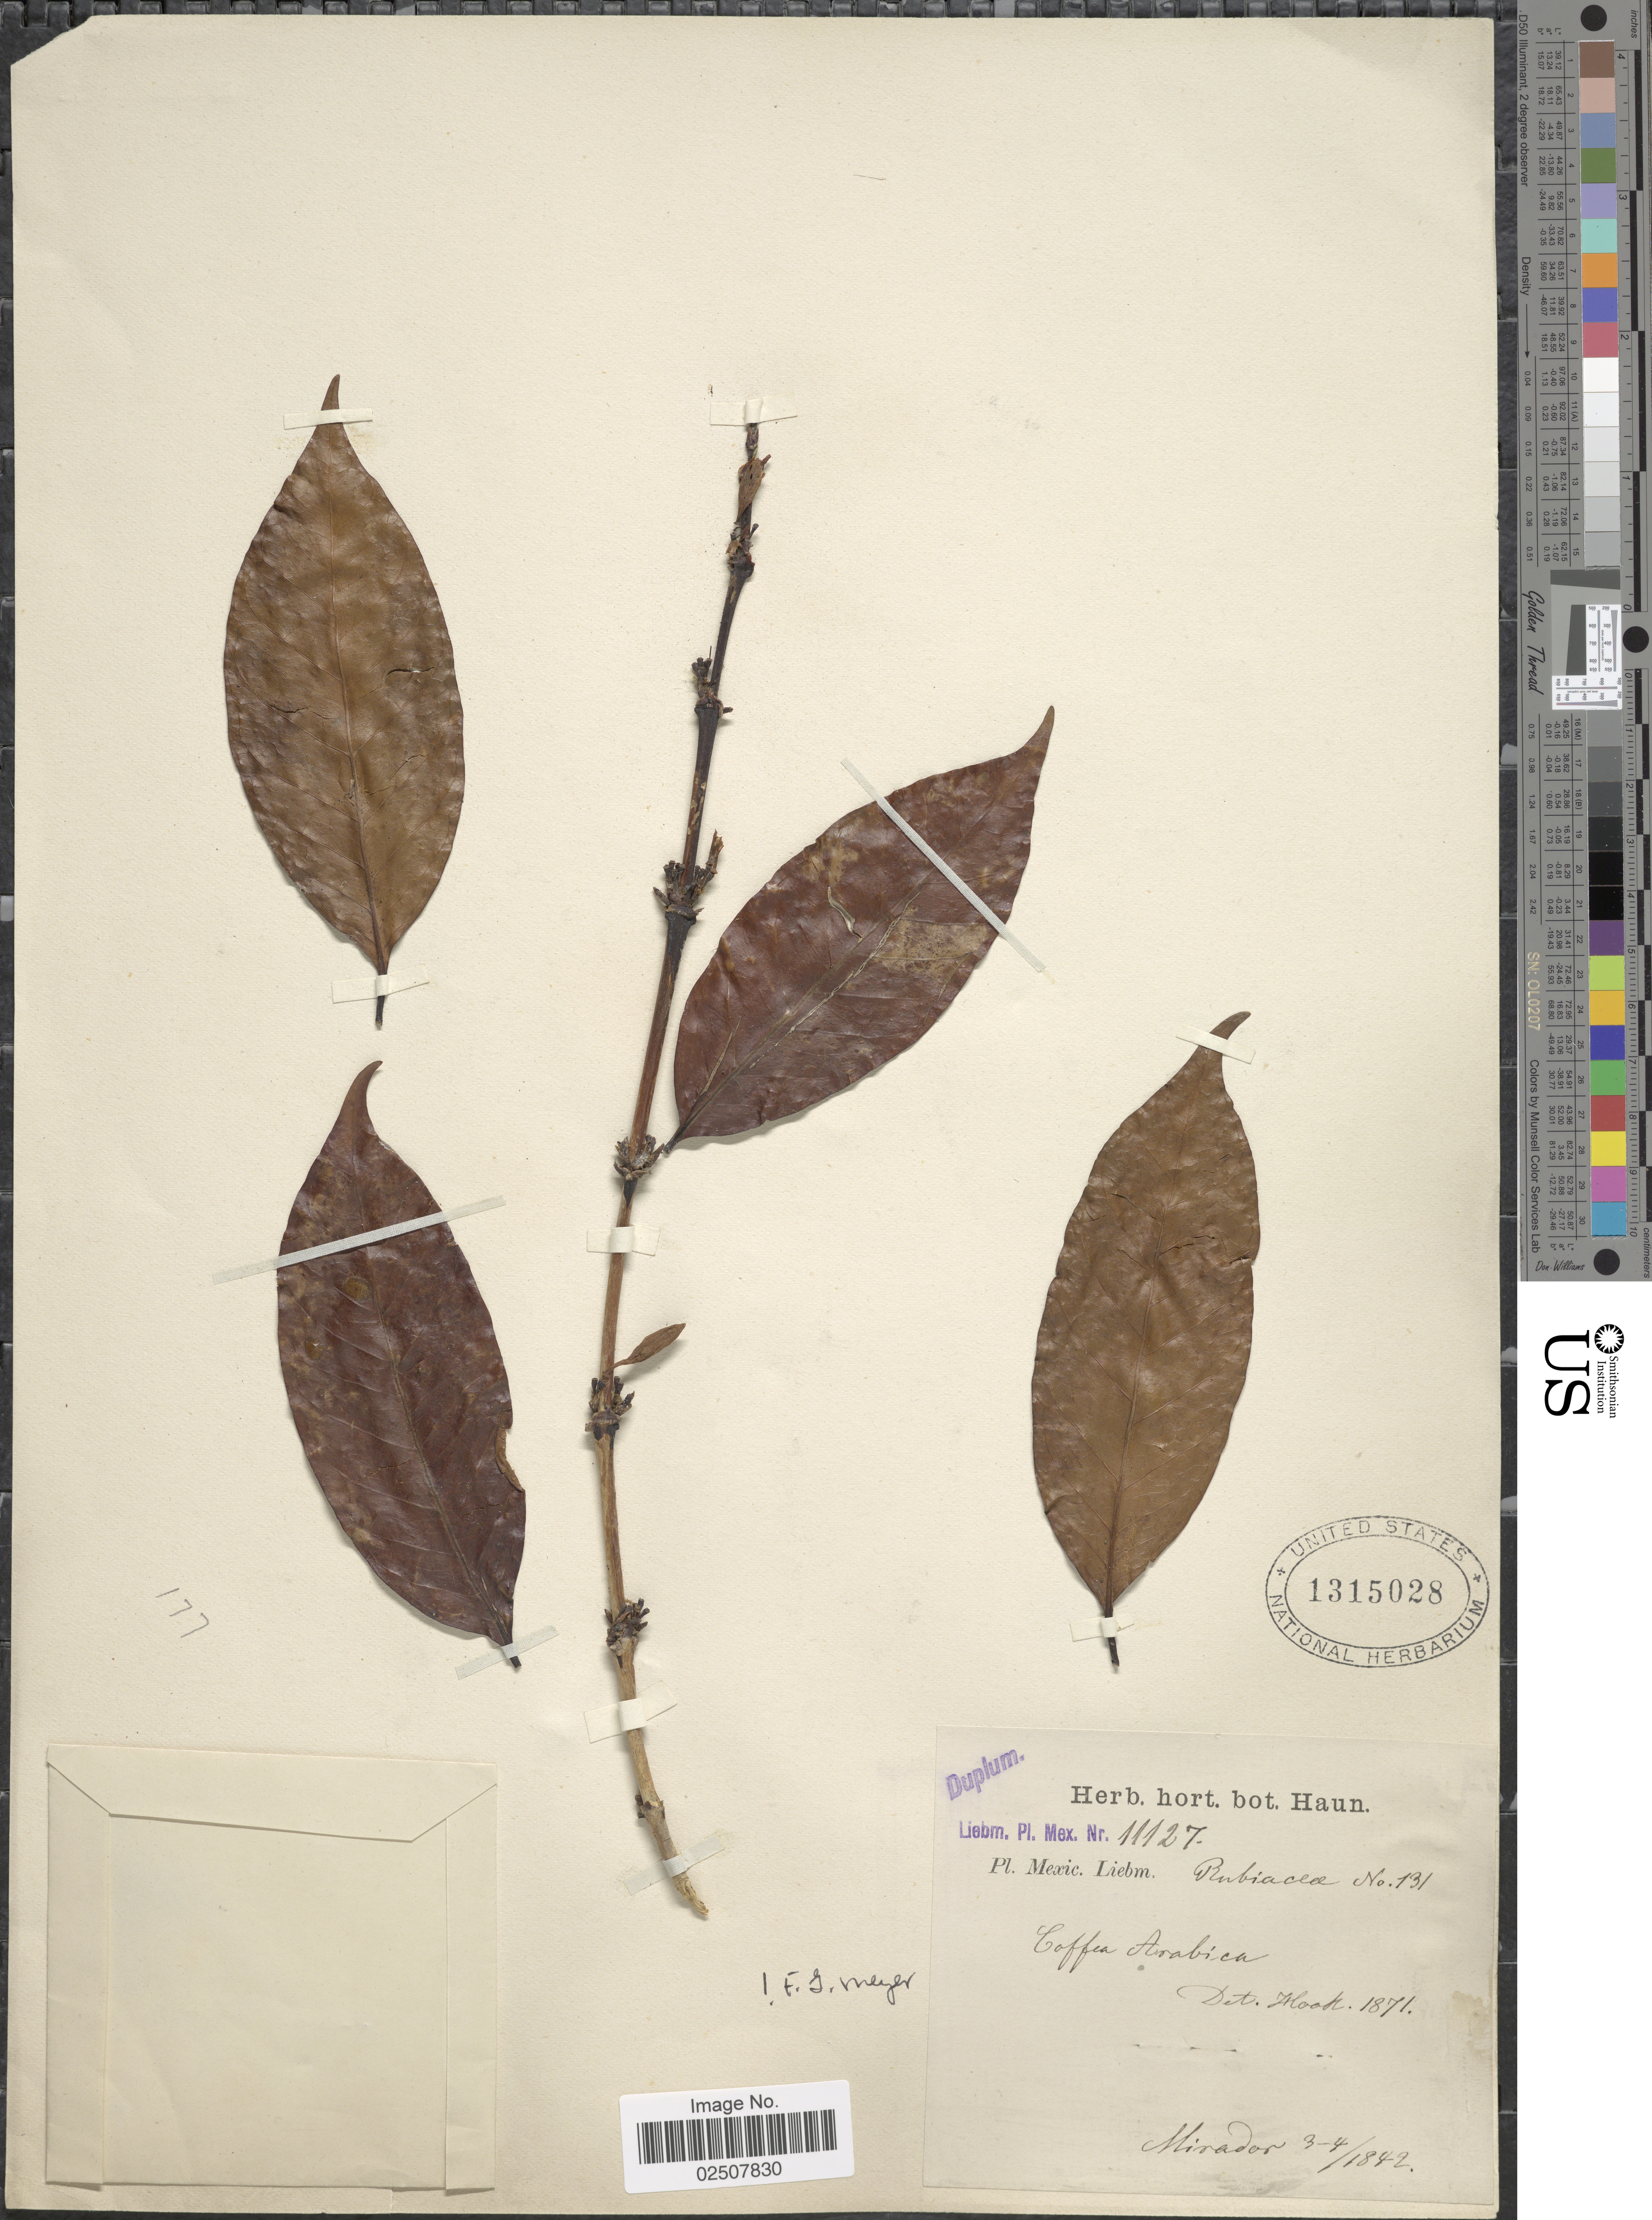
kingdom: Plantae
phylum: Tracheophyta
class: Magnoliopsida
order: Gentianales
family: Rubiaceae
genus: Coffea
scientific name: Coffea arabica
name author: L.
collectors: Liebmann, --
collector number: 11127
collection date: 1842-03/1842-04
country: Mexico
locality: Mirador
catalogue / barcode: US 1315028